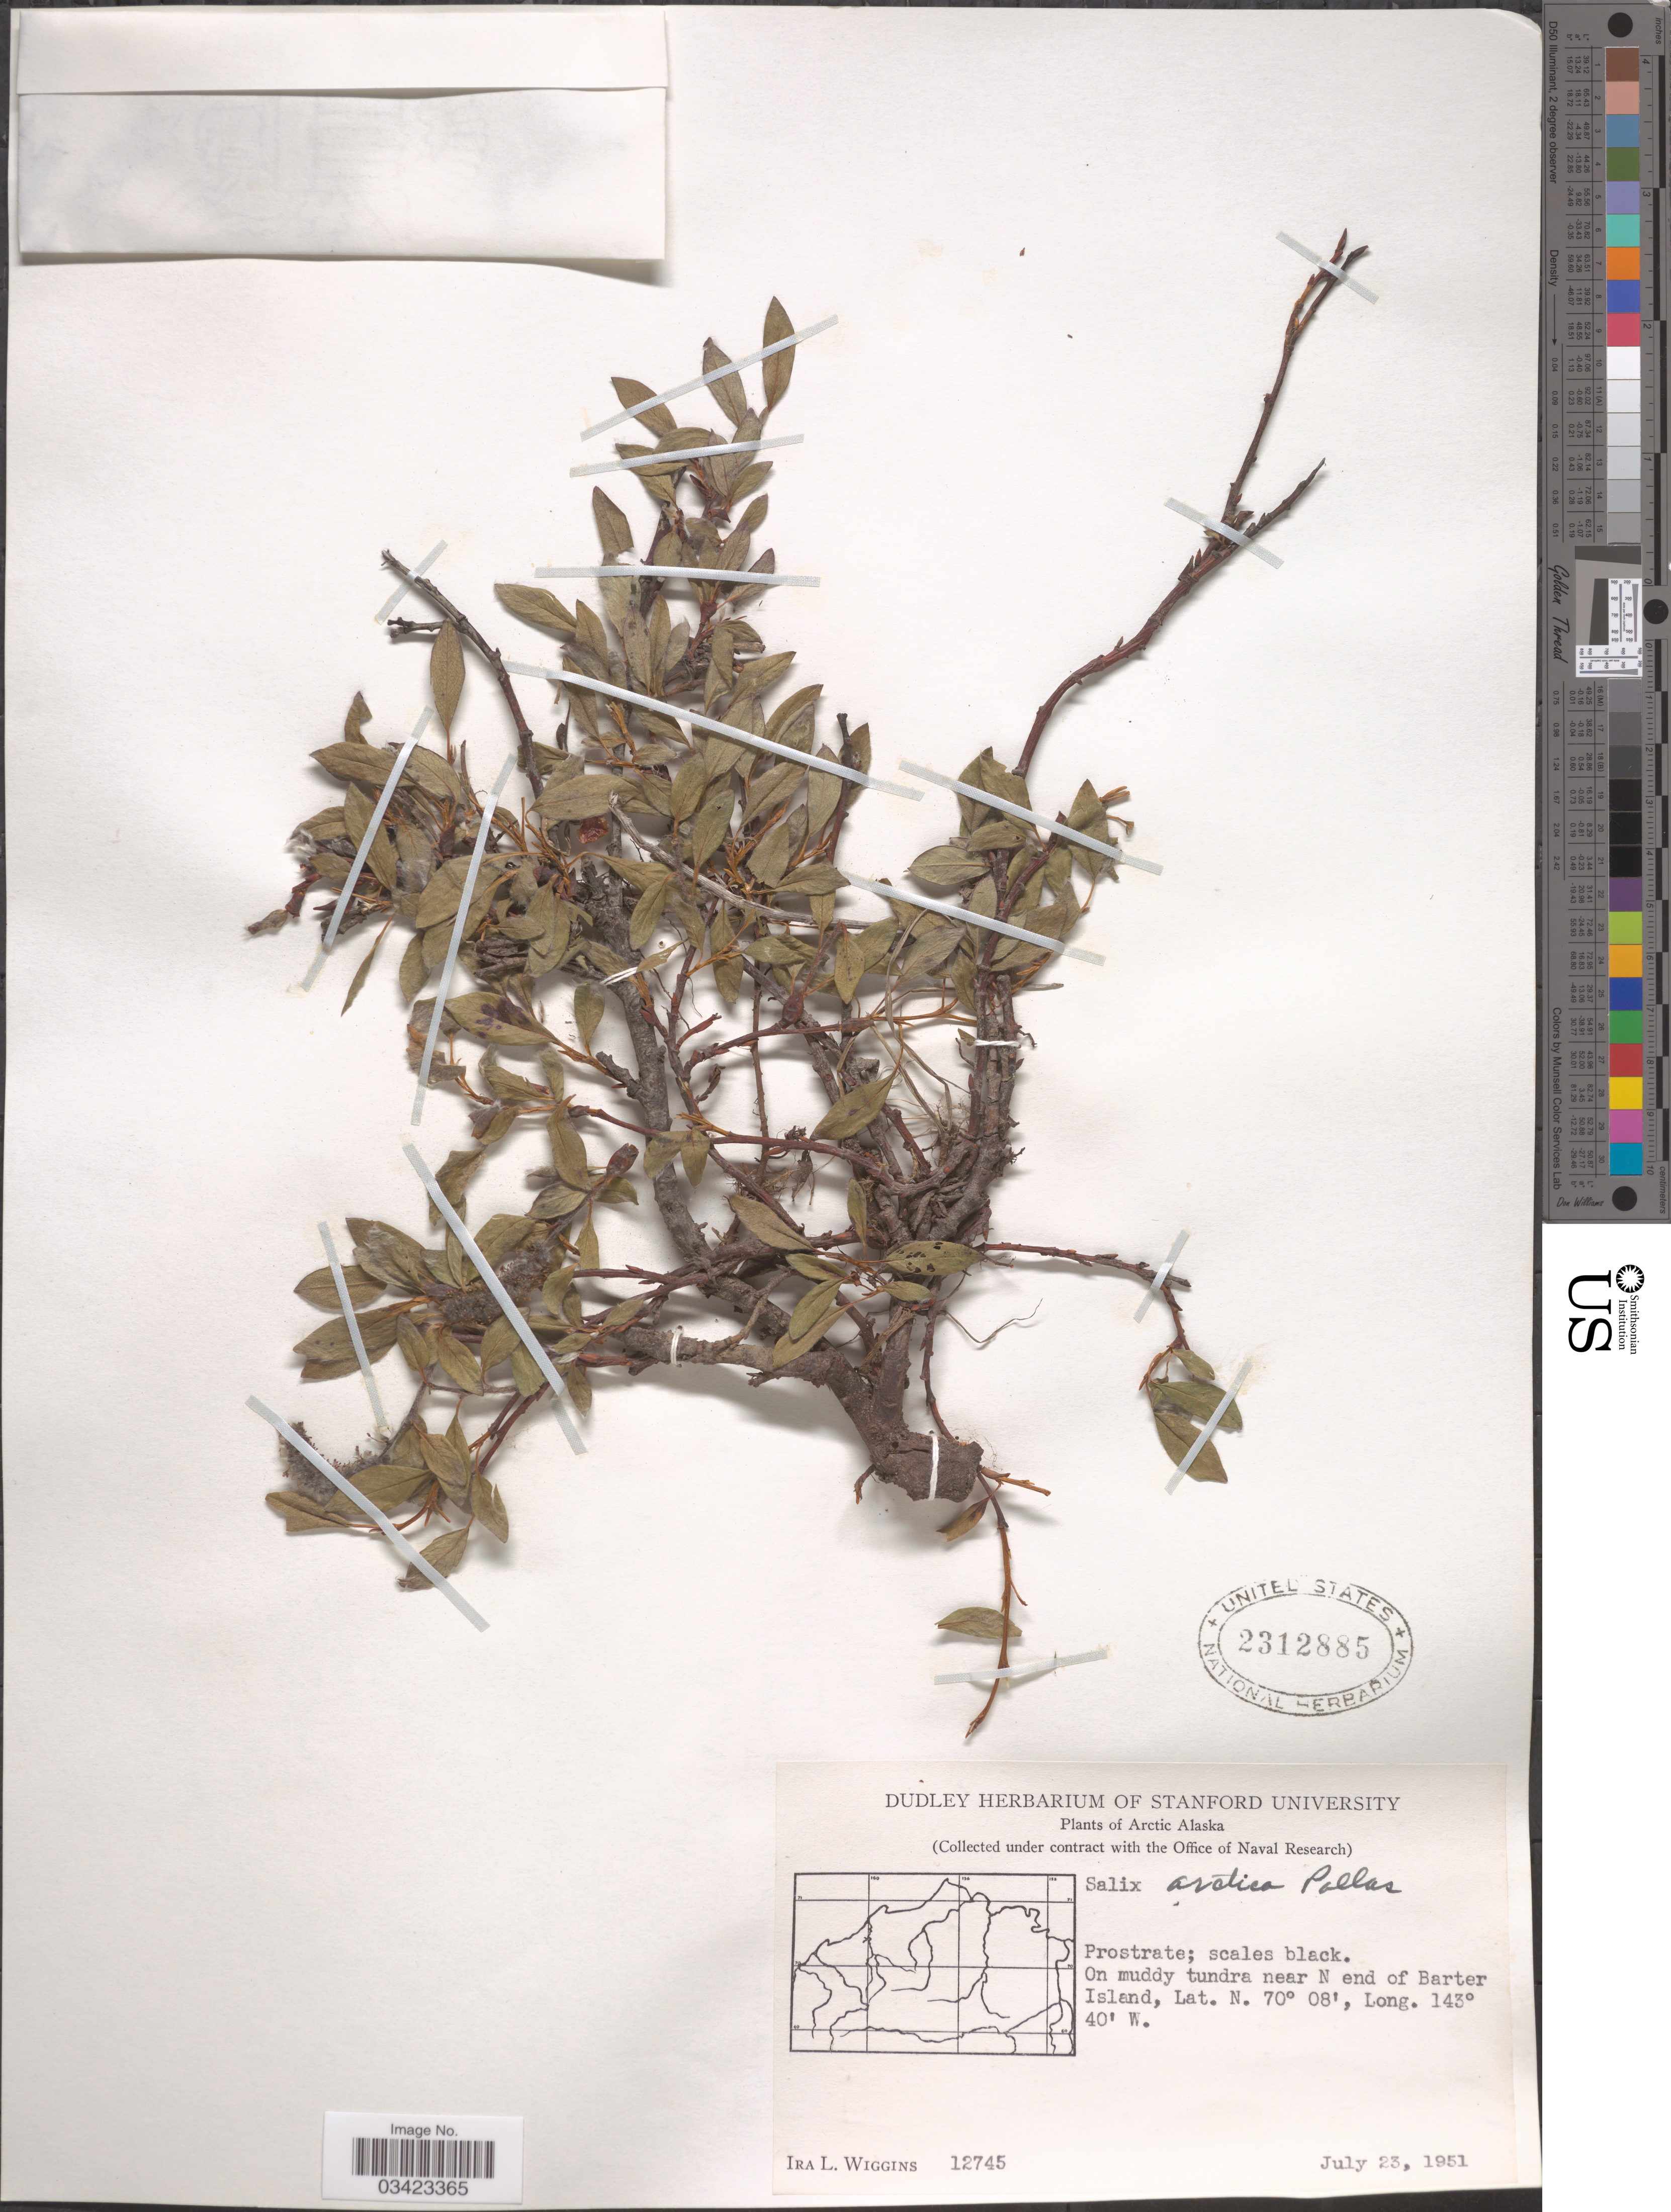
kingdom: Plantae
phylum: Tracheophyta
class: Magnoliopsida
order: Malpighiales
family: Salicaceae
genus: Salix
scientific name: Salix arctica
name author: Pall.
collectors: I. L. Wiggins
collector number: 12745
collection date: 1951-07-23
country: United States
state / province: Alaska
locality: Arctic Alaska. On muddy tundra near N end of Barter Island.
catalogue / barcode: US 2312885